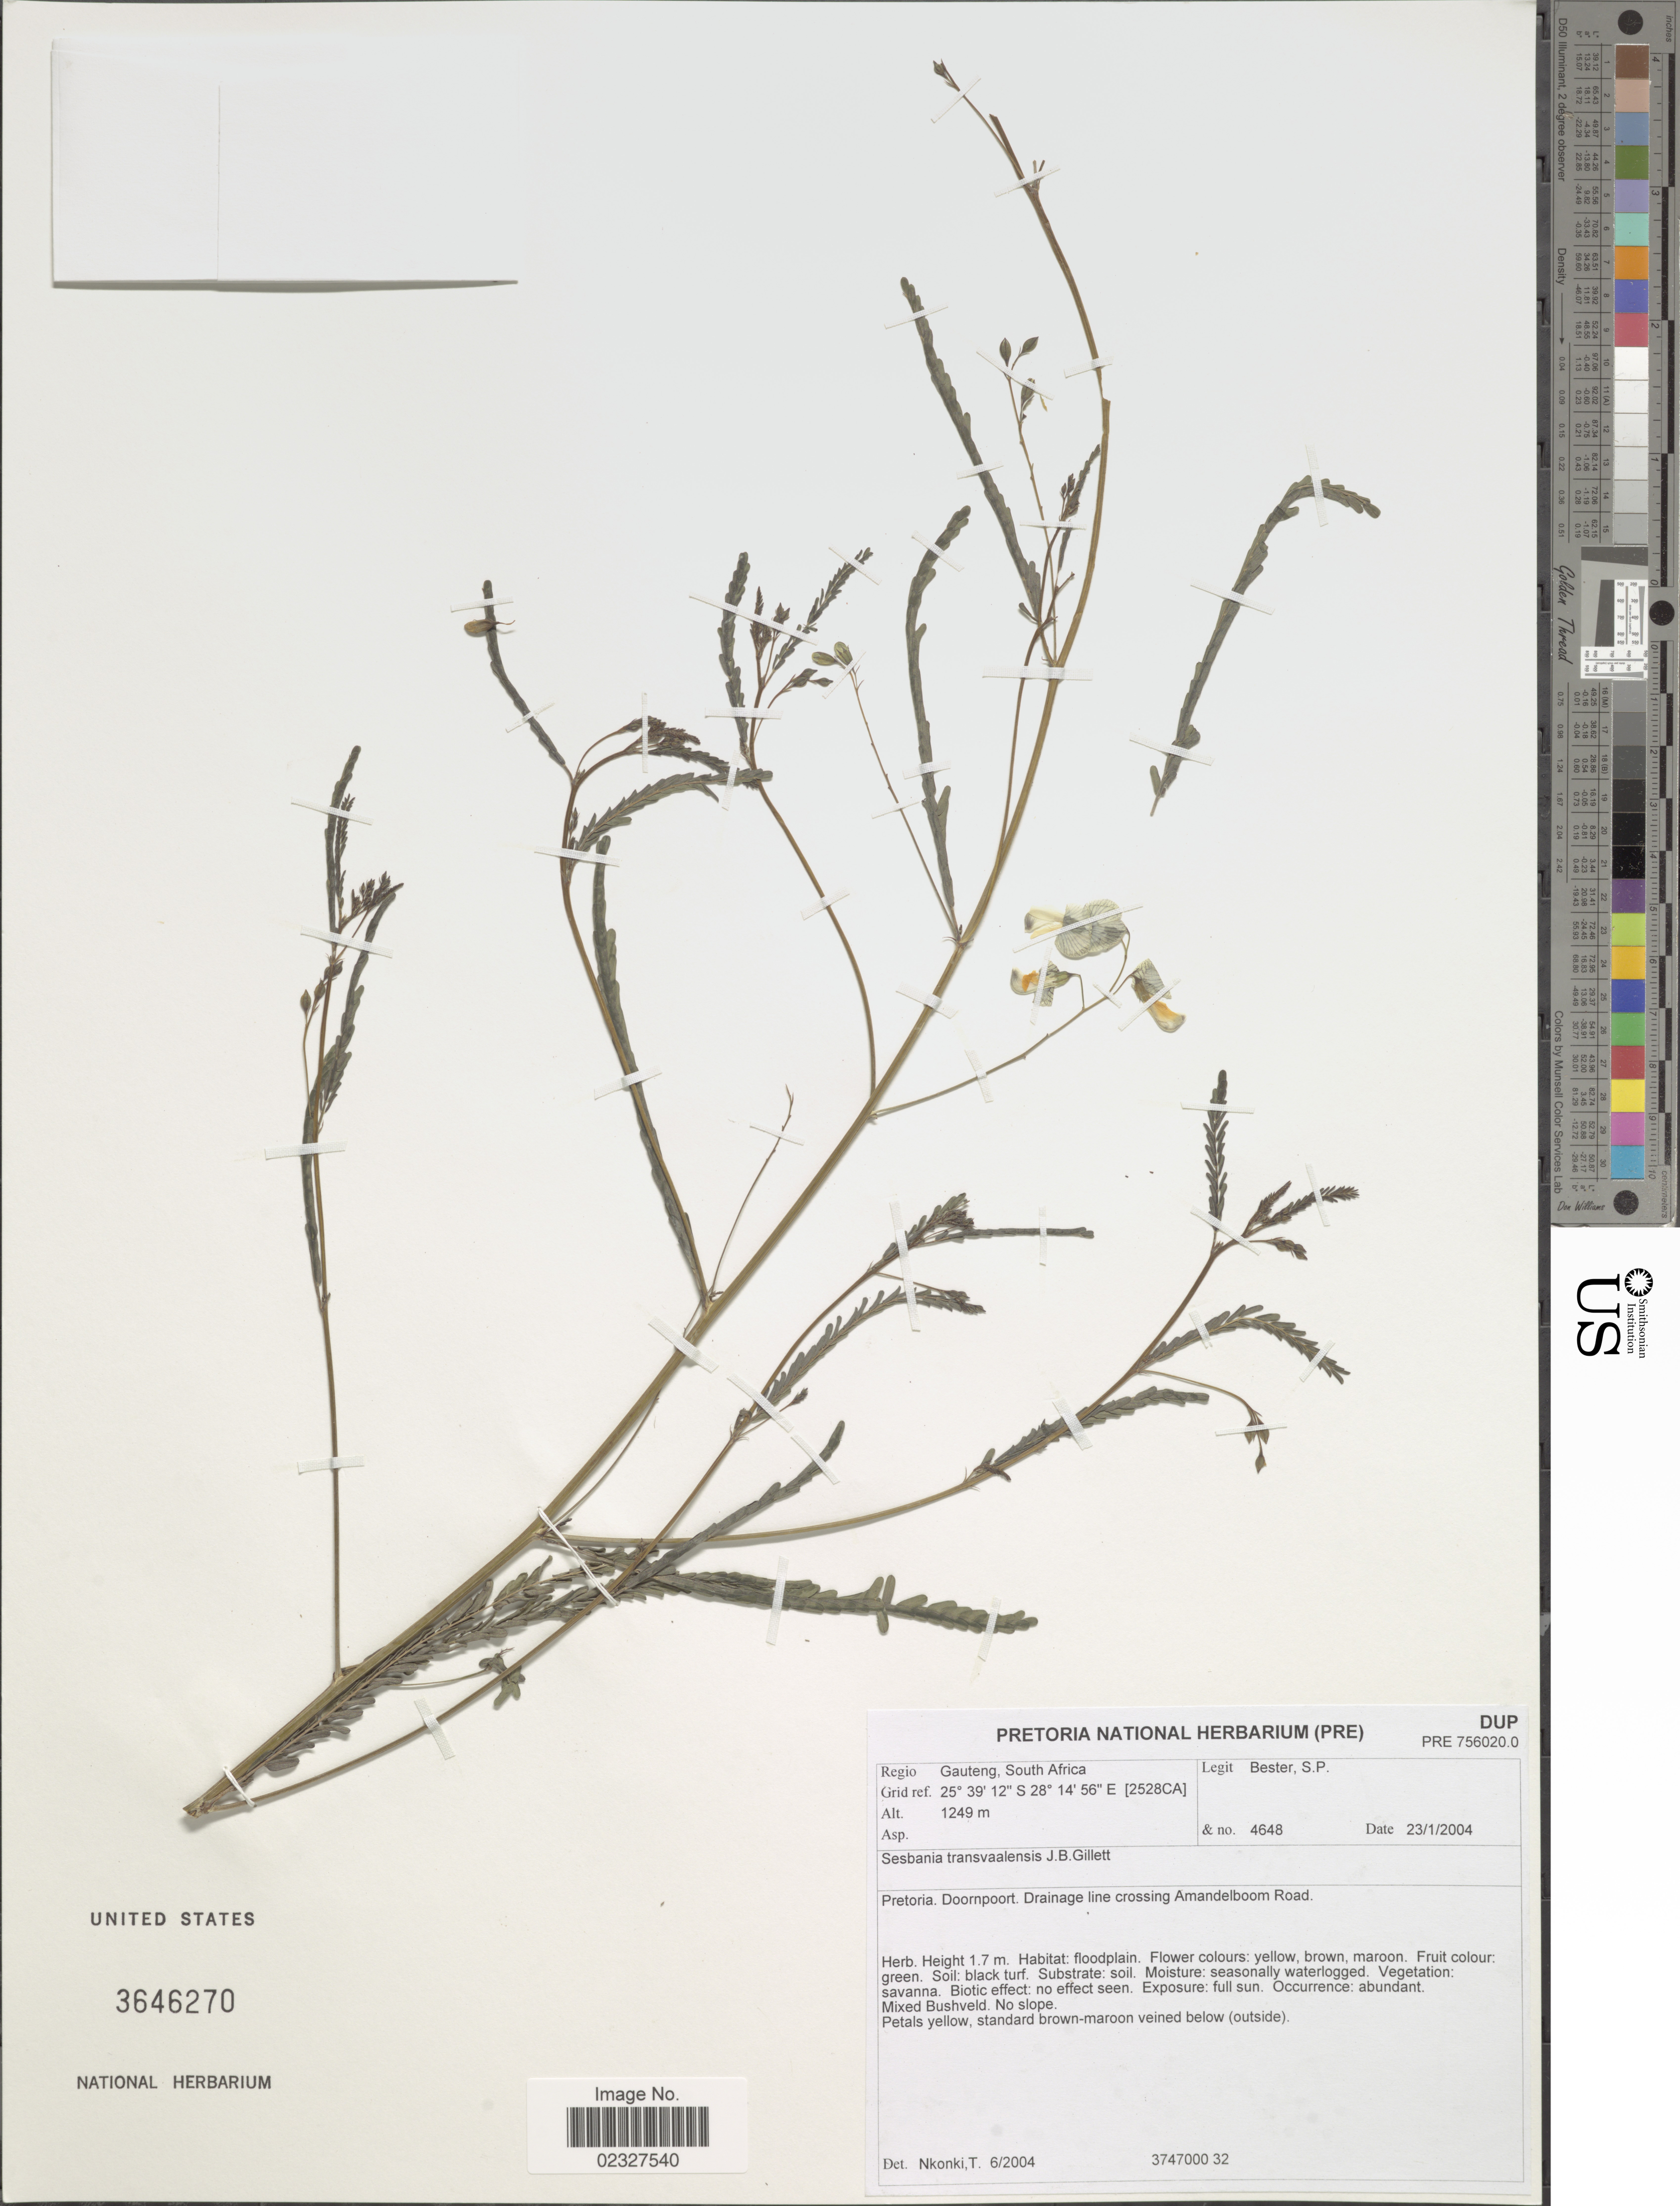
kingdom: Plantae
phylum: Tracheophyta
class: Magnoliopsida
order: Fabales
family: Fabaceae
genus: Sesbania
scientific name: Sesbania transvaalensis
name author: J.B. Gillett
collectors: S. Bester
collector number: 4648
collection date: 2004-01-23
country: South Africa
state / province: Gauteng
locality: Pretoria, Doornpoort, drainage line crossing Amandelboom Road, mixed bushveld, no slope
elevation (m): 1249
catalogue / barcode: US 3646270